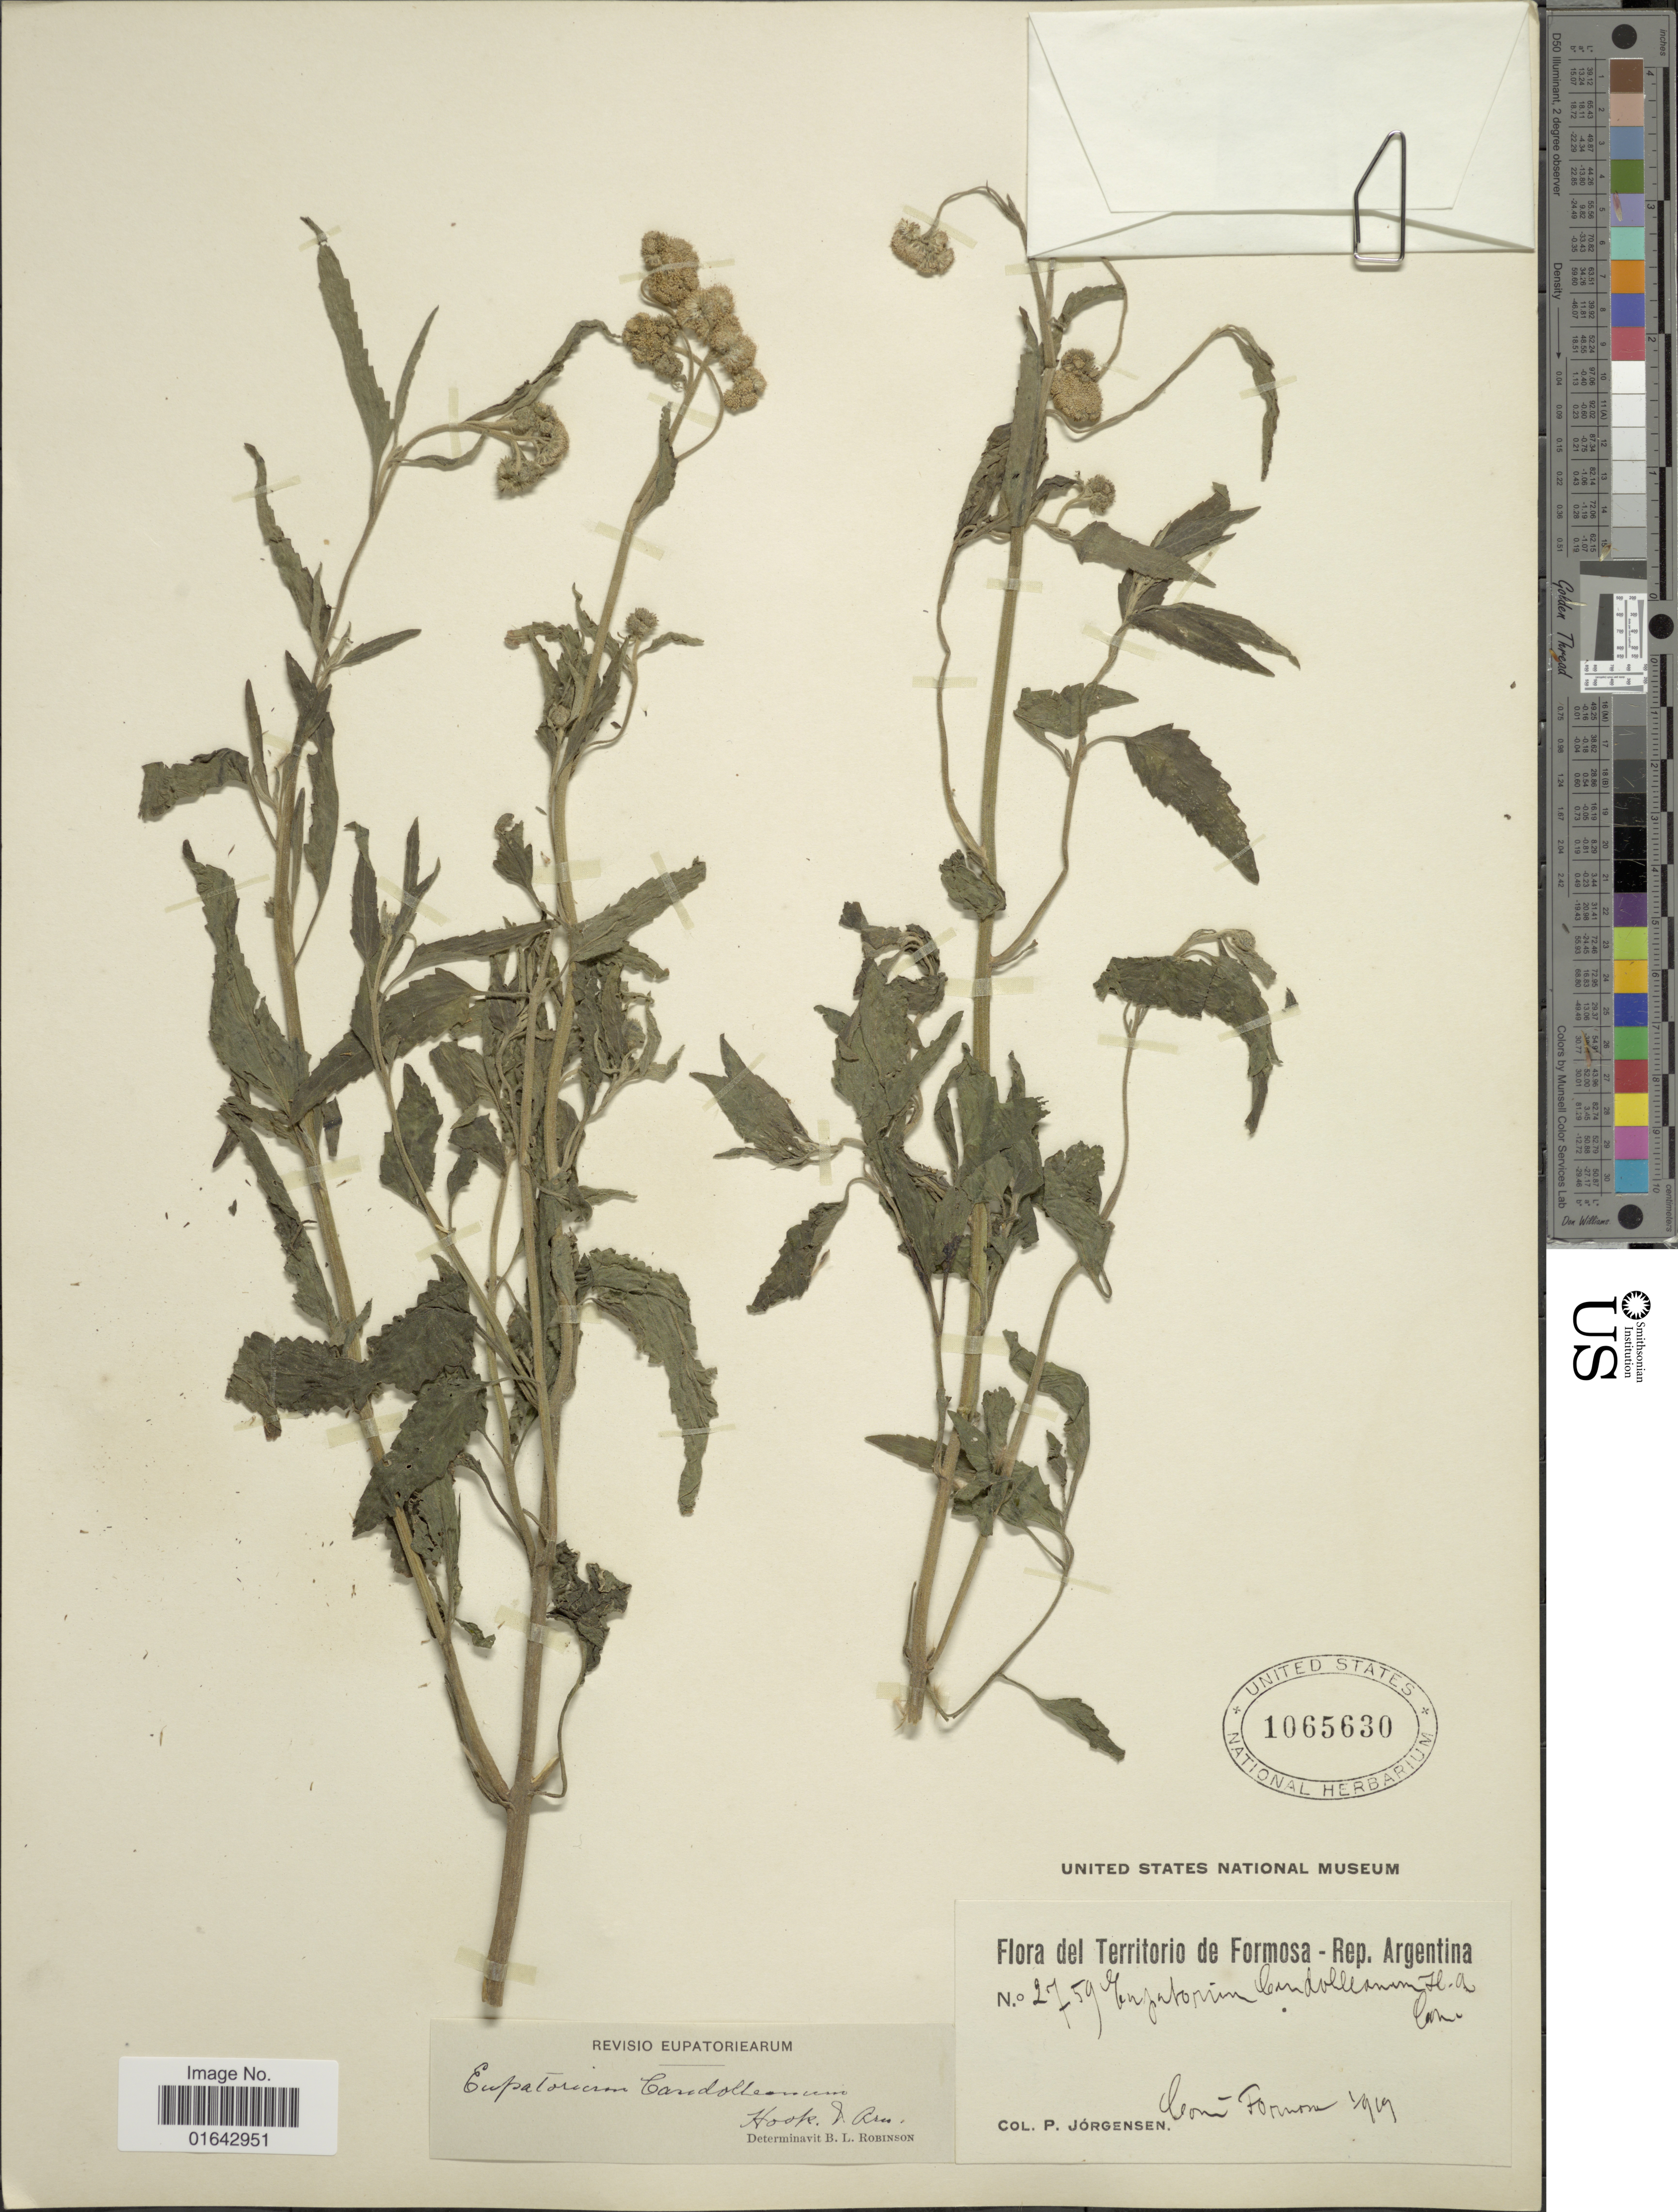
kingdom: Plantae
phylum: Tracheophyta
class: Magnoliopsida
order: Asterales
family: Asteraceae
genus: Barrosoa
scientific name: Barrosoa candolleana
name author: (Hook. & Arn.) R.M. King & H. Rob.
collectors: P. Jörgensen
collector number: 2759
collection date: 1919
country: Argentina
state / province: Formosa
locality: Territorio de Formosa - Rep. Argentina. Comun Formosa.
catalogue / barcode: US 1065630